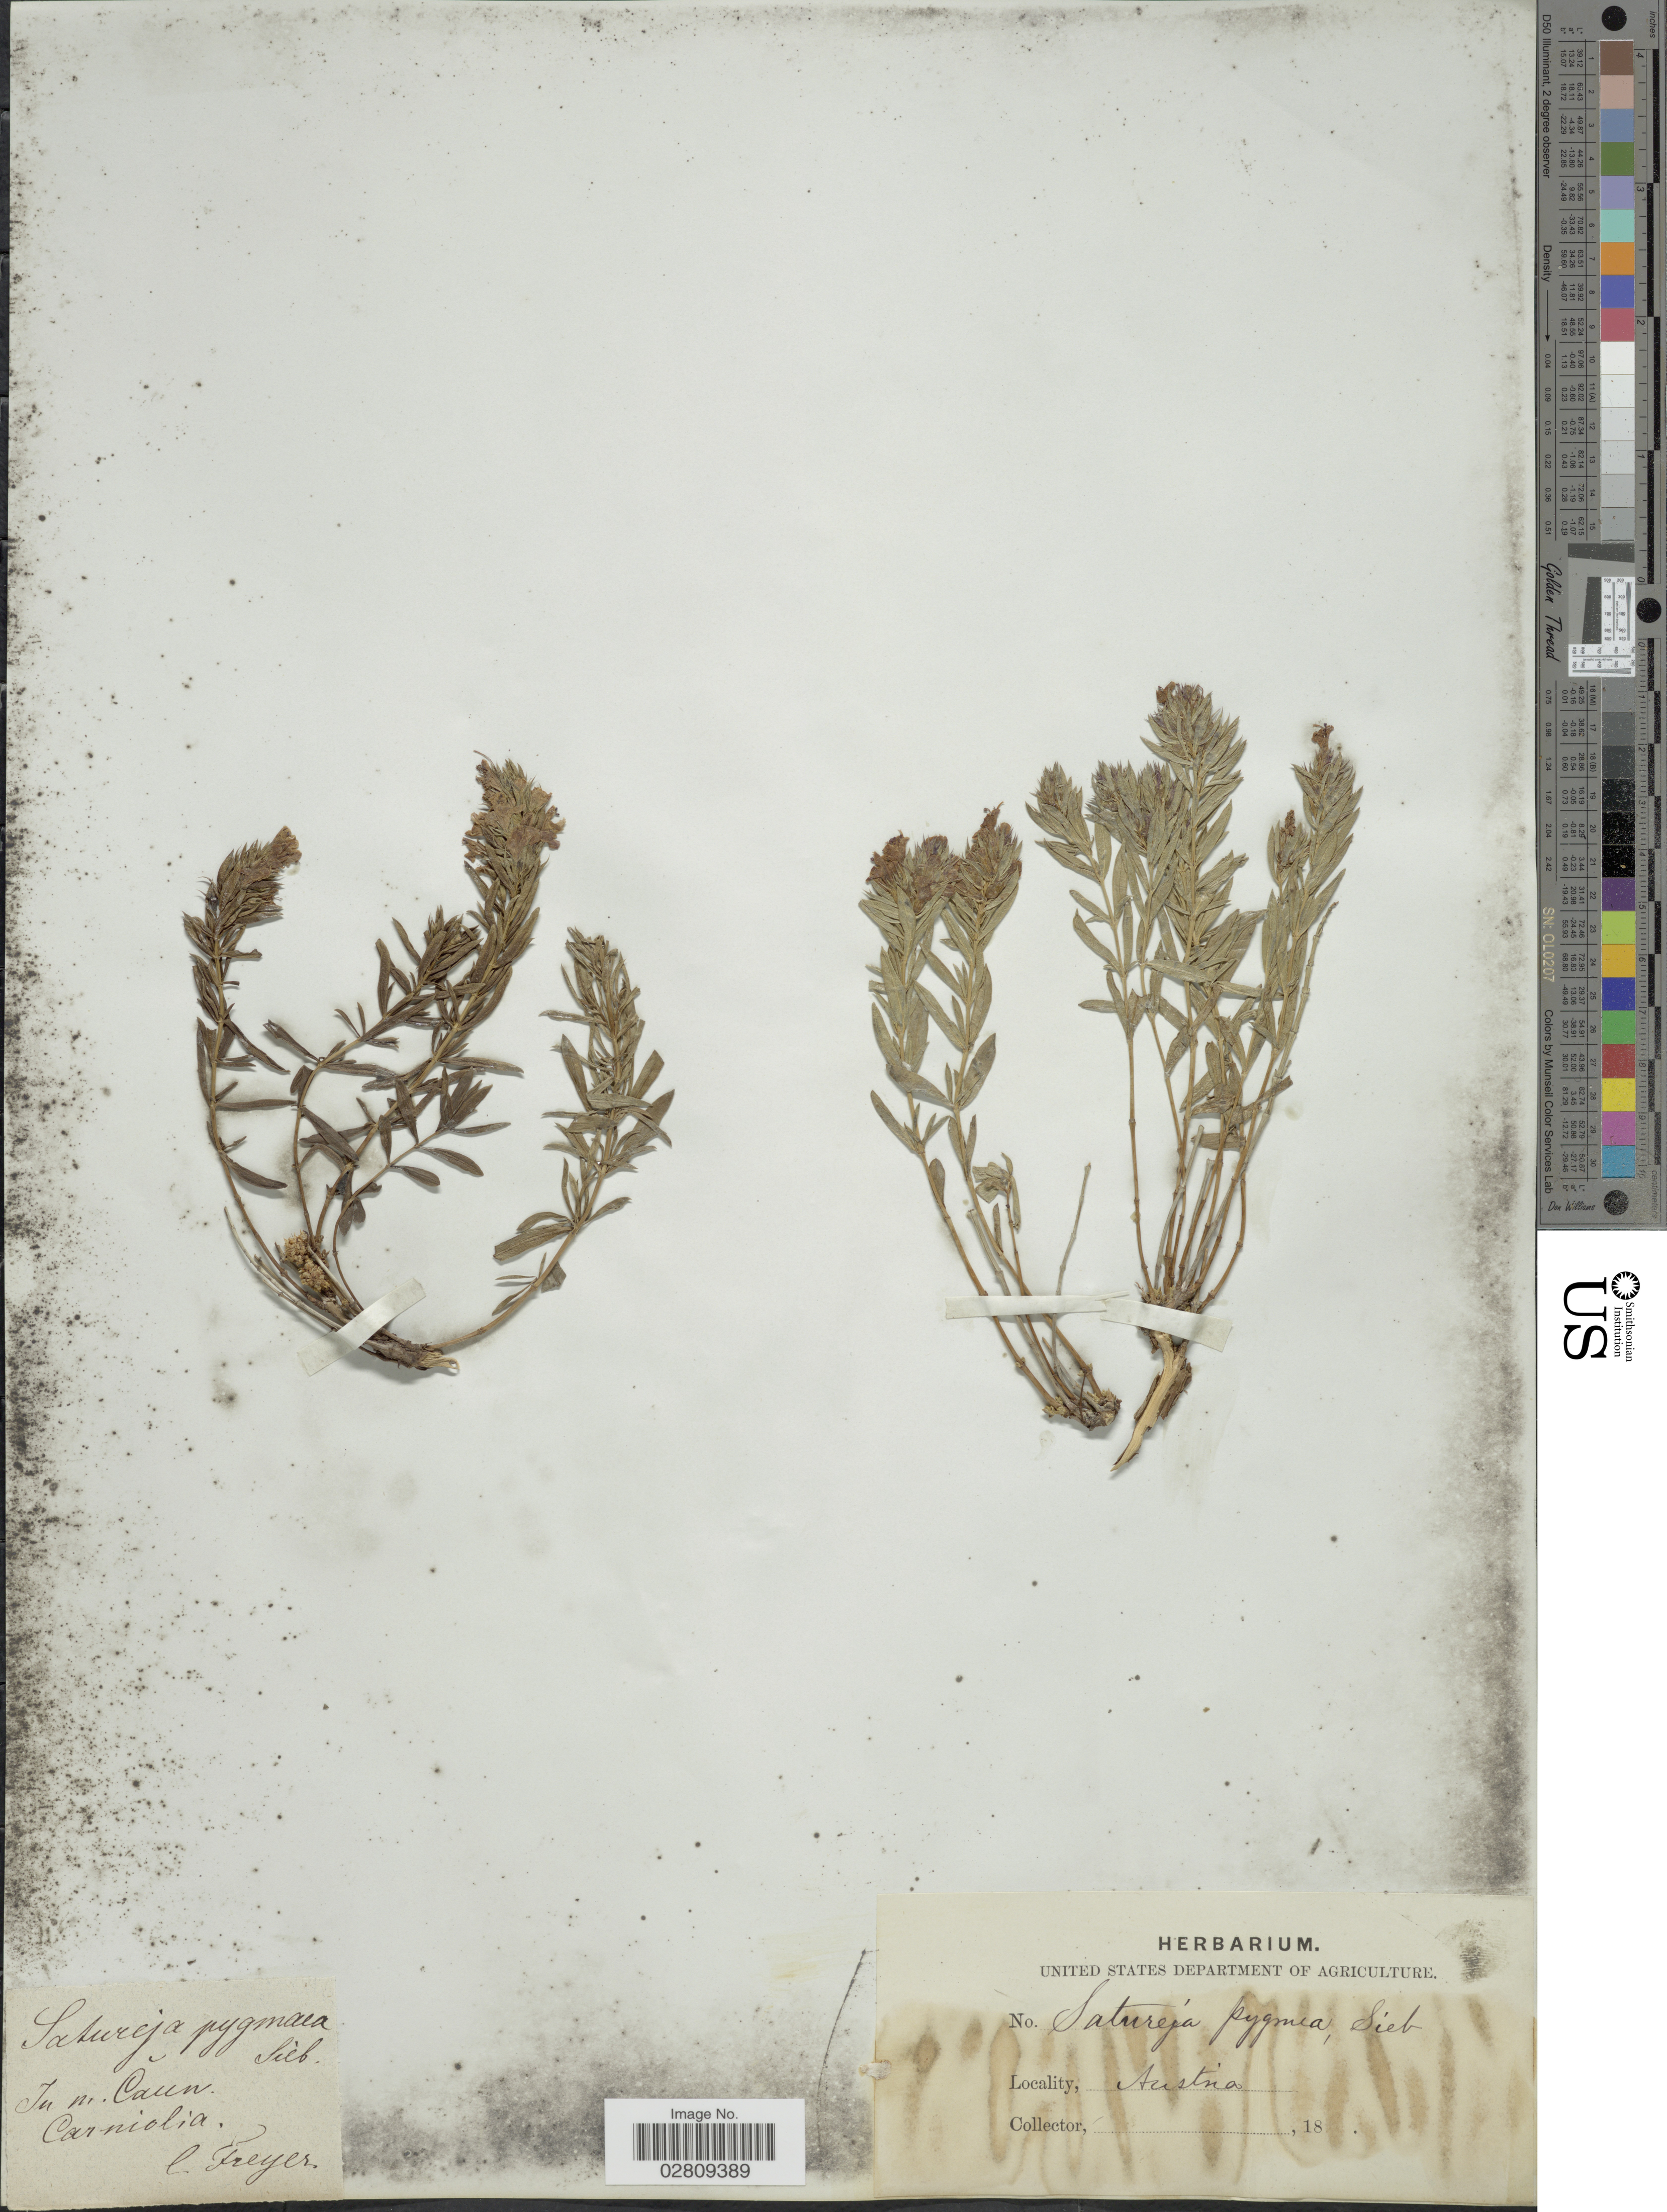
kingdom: Plantae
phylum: Tracheophyta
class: Magnoliopsida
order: Lamiales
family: Lamiaceae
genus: Satureja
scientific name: Satureja subspicata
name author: Bartl. ex Vis.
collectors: -. Freyer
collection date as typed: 18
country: Austria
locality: In m. Caun. Carniolia.